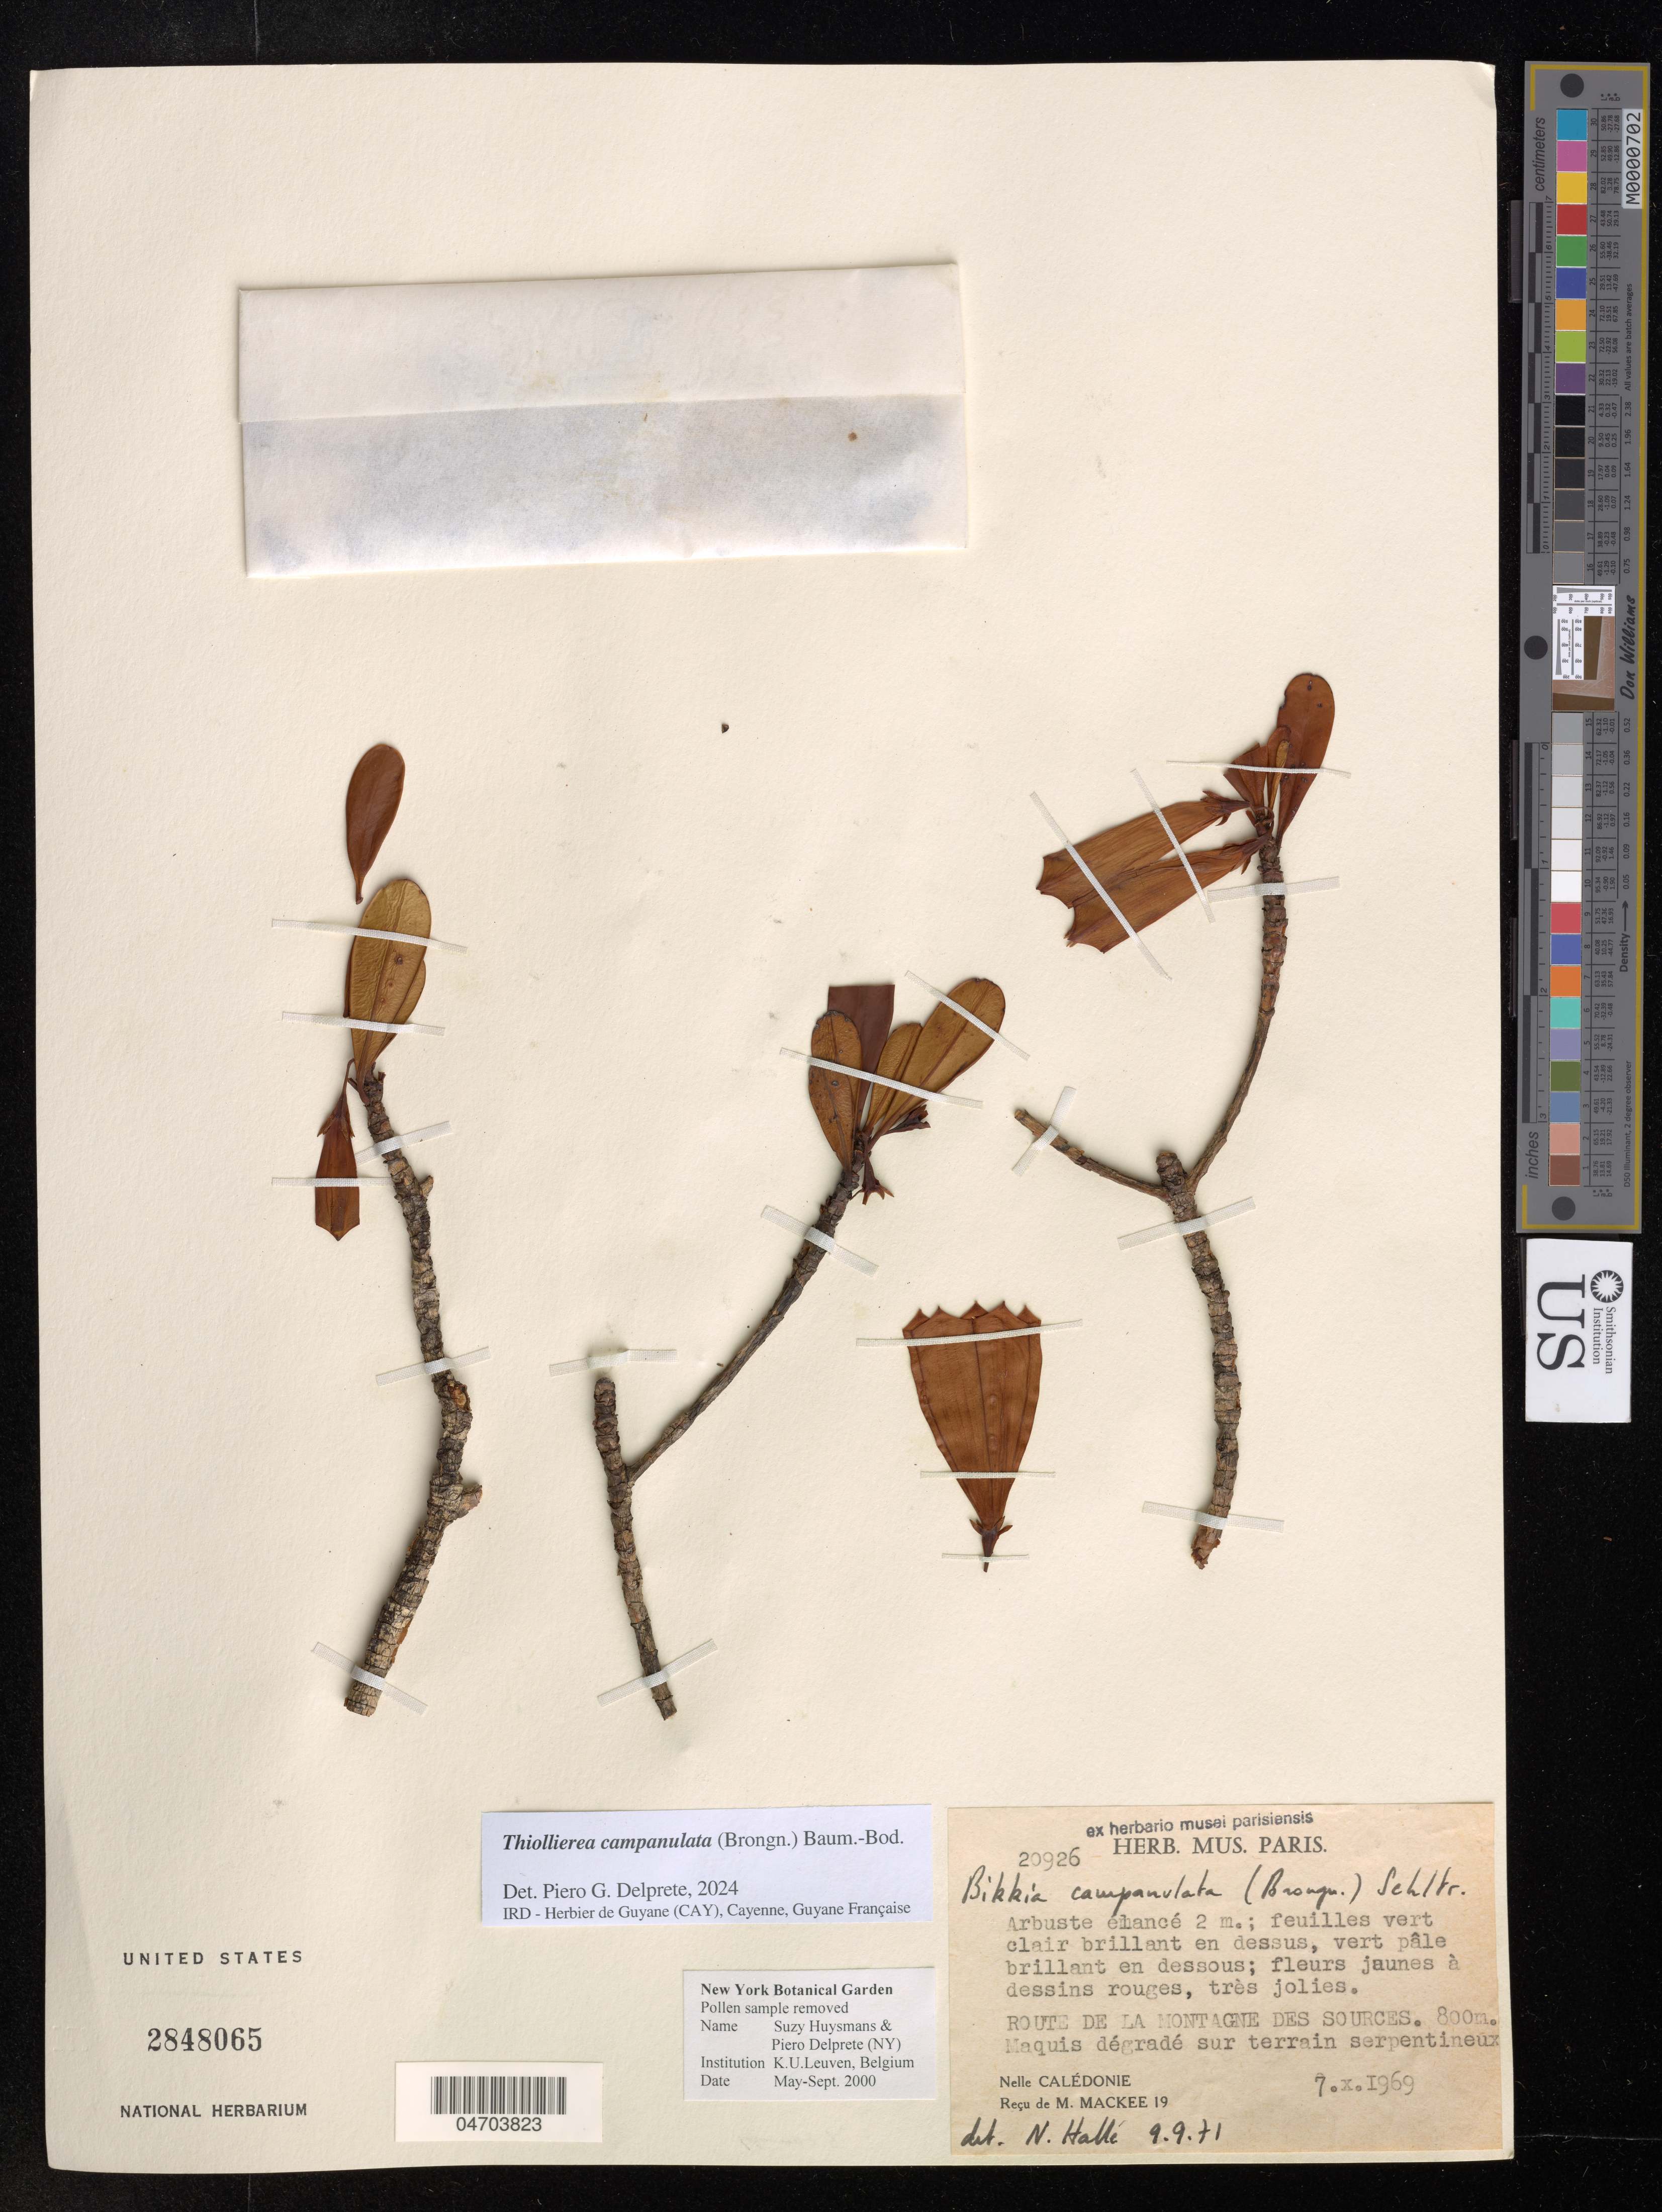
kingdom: Plantae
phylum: Tracheophyta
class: Magnoliopsida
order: Gentianales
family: Rubiaceae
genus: Thiollierea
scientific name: Thiollierea campanulata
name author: (Brongn.) Baum.-Bod.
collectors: ex herb. Musei Parisiensis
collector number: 20926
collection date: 1969-10-07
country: New Caledonia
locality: Route de la Montagne des Sources.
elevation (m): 800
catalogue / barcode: US 2848065